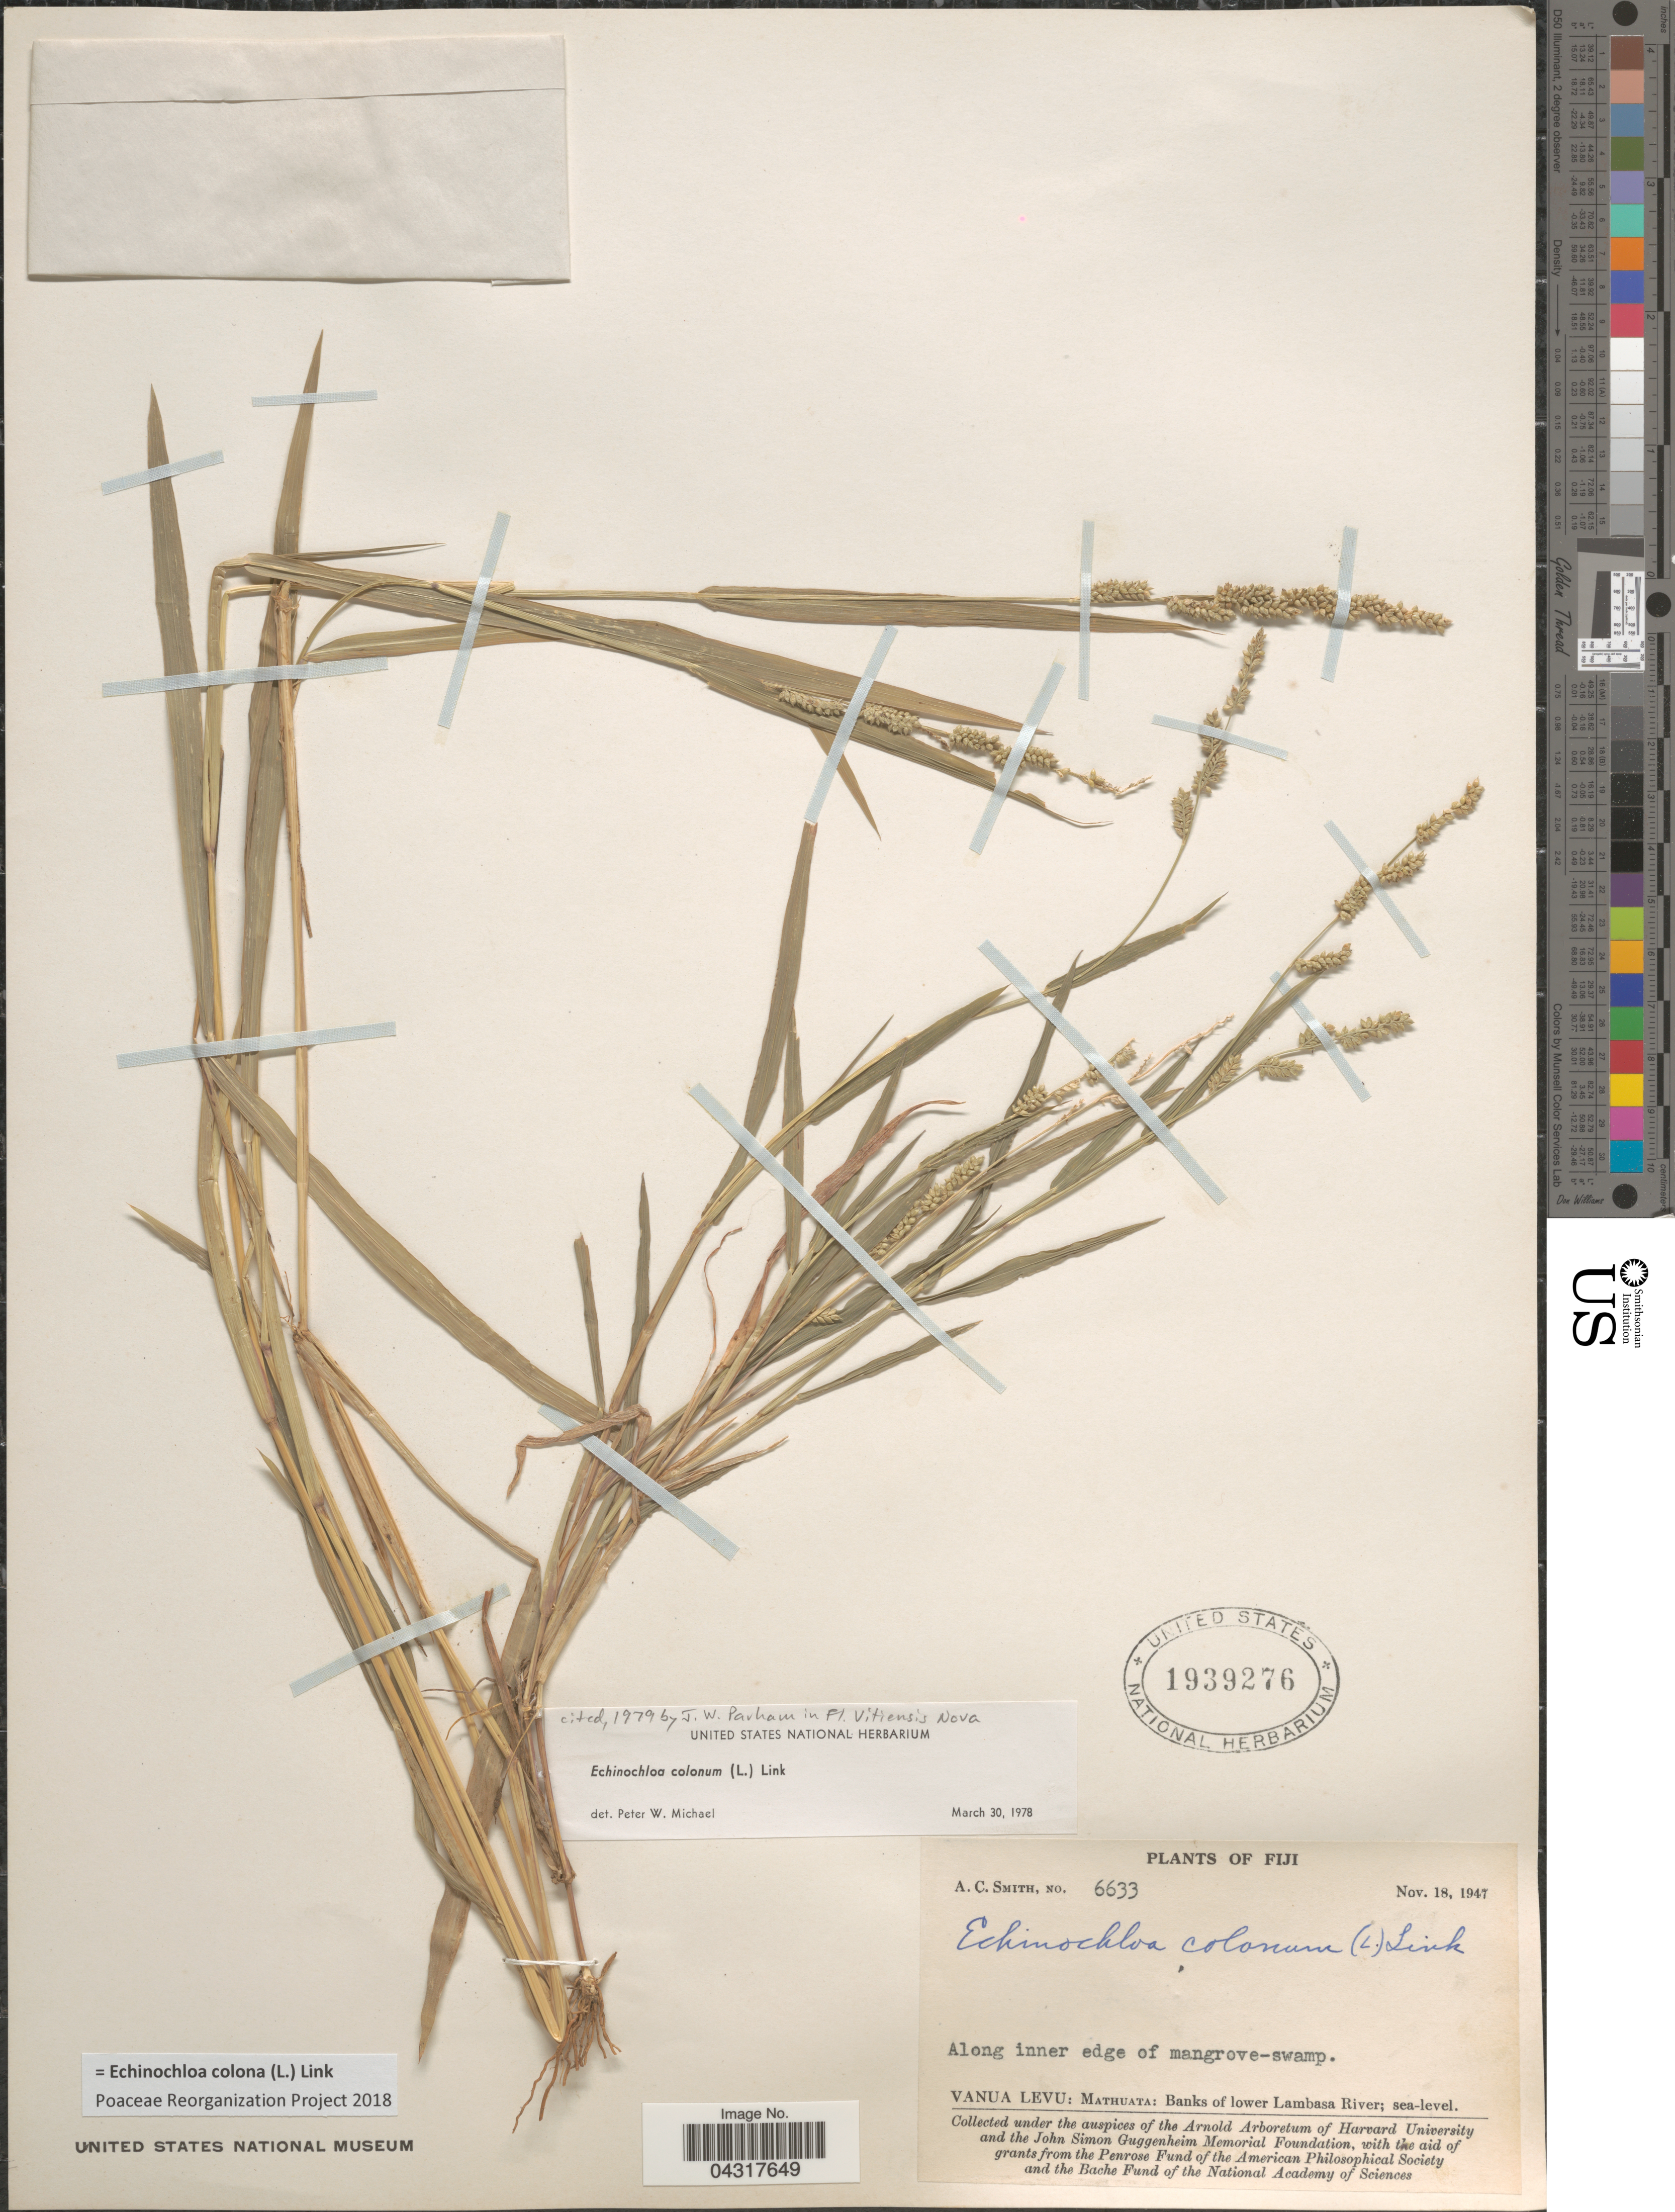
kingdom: Plantae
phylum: Tracheophyta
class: Liliopsida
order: Poales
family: Poaceae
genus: Echinochloa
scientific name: Echinochloa colona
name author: (L.) Link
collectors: A. C. Smith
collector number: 6633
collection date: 1947-11-18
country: Fiji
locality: Vanua Levu: Mathuata: Banks of lower Lambasa River.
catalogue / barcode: US 1939276